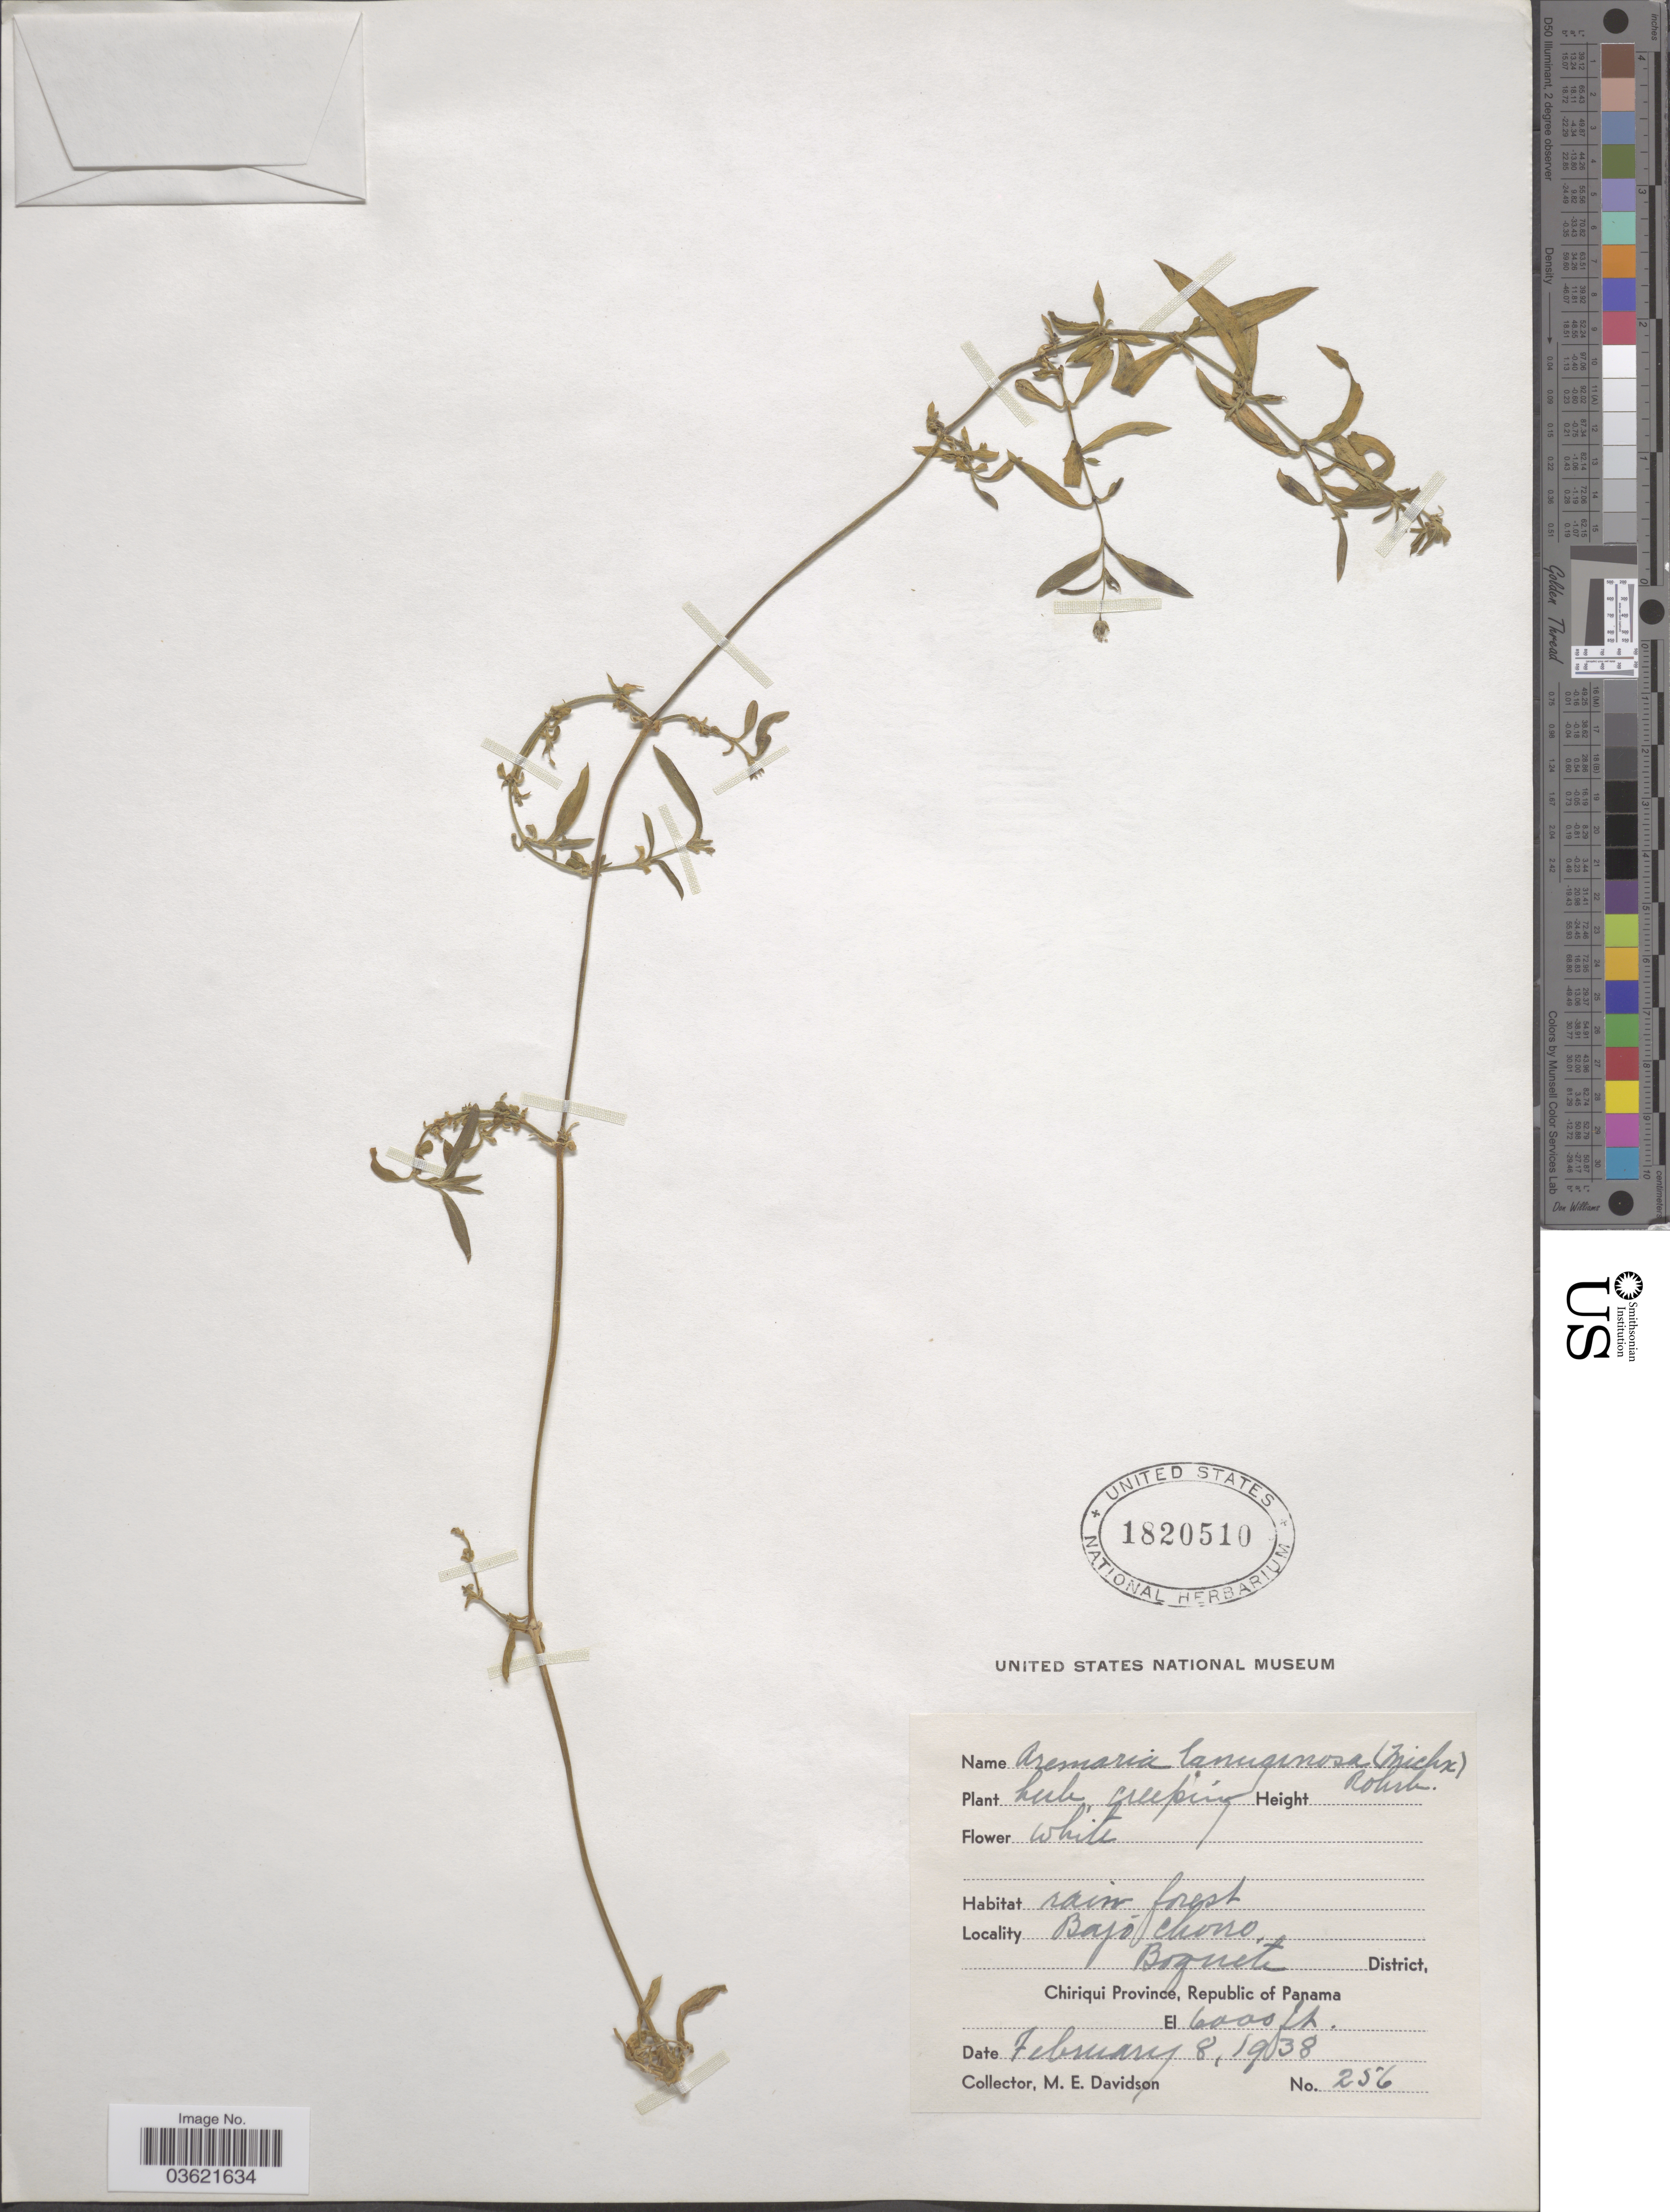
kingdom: Plantae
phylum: Tracheophyta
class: Magnoliopsida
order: Caryophyllales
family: Caryophyllaceae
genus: Arenaria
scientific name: Arenaria lanuginosa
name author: (Michx.) Rohrb.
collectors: M. E. Davidson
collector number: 256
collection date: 1938-02-08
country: Panama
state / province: Chiriqui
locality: Bajo Chono, Boquete District.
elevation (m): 1829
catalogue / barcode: US 1820510